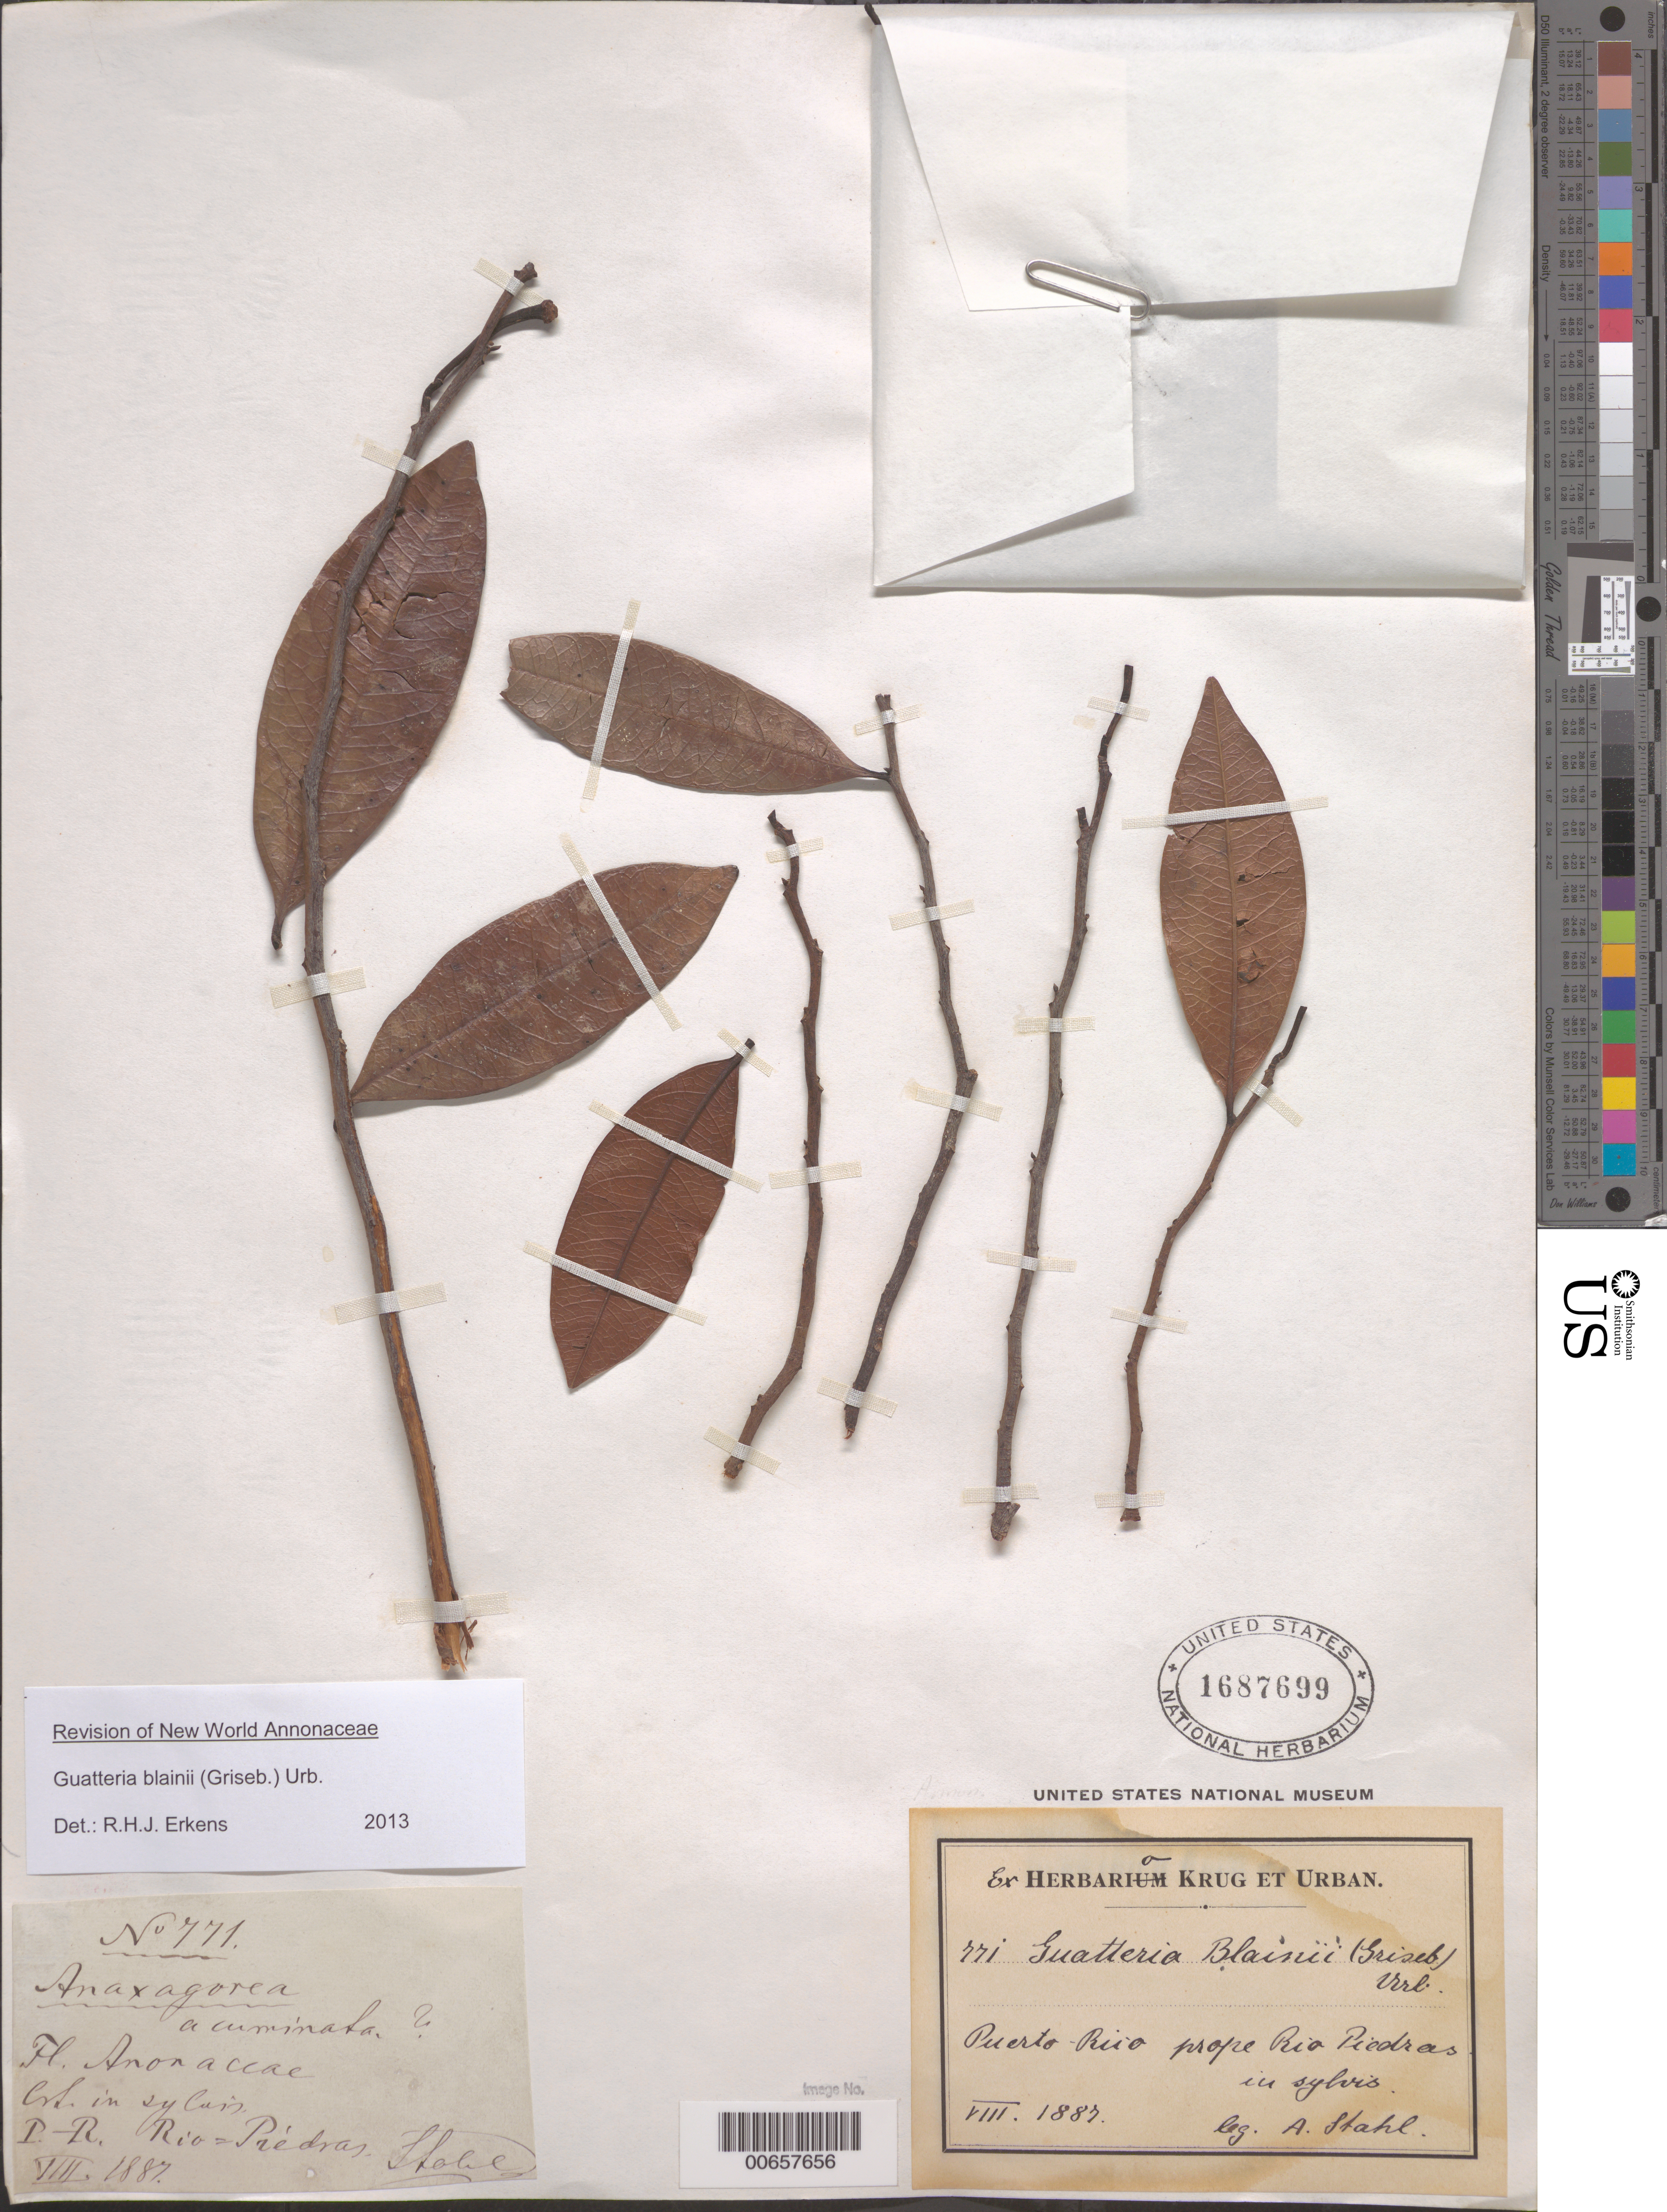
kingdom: Plantae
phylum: Tracheophyta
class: Magnoliopsida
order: Magnoliales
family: Annonaceae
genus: Guatteria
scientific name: Guatteria blainii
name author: (Griseb.) Urb.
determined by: Erkens, R. H. J.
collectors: A. Stahl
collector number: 771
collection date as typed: Aug 1887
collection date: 1887-08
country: Puerto Rico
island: Greater Antilles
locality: Prope Rio Piedras in sylvis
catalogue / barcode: US 1687699